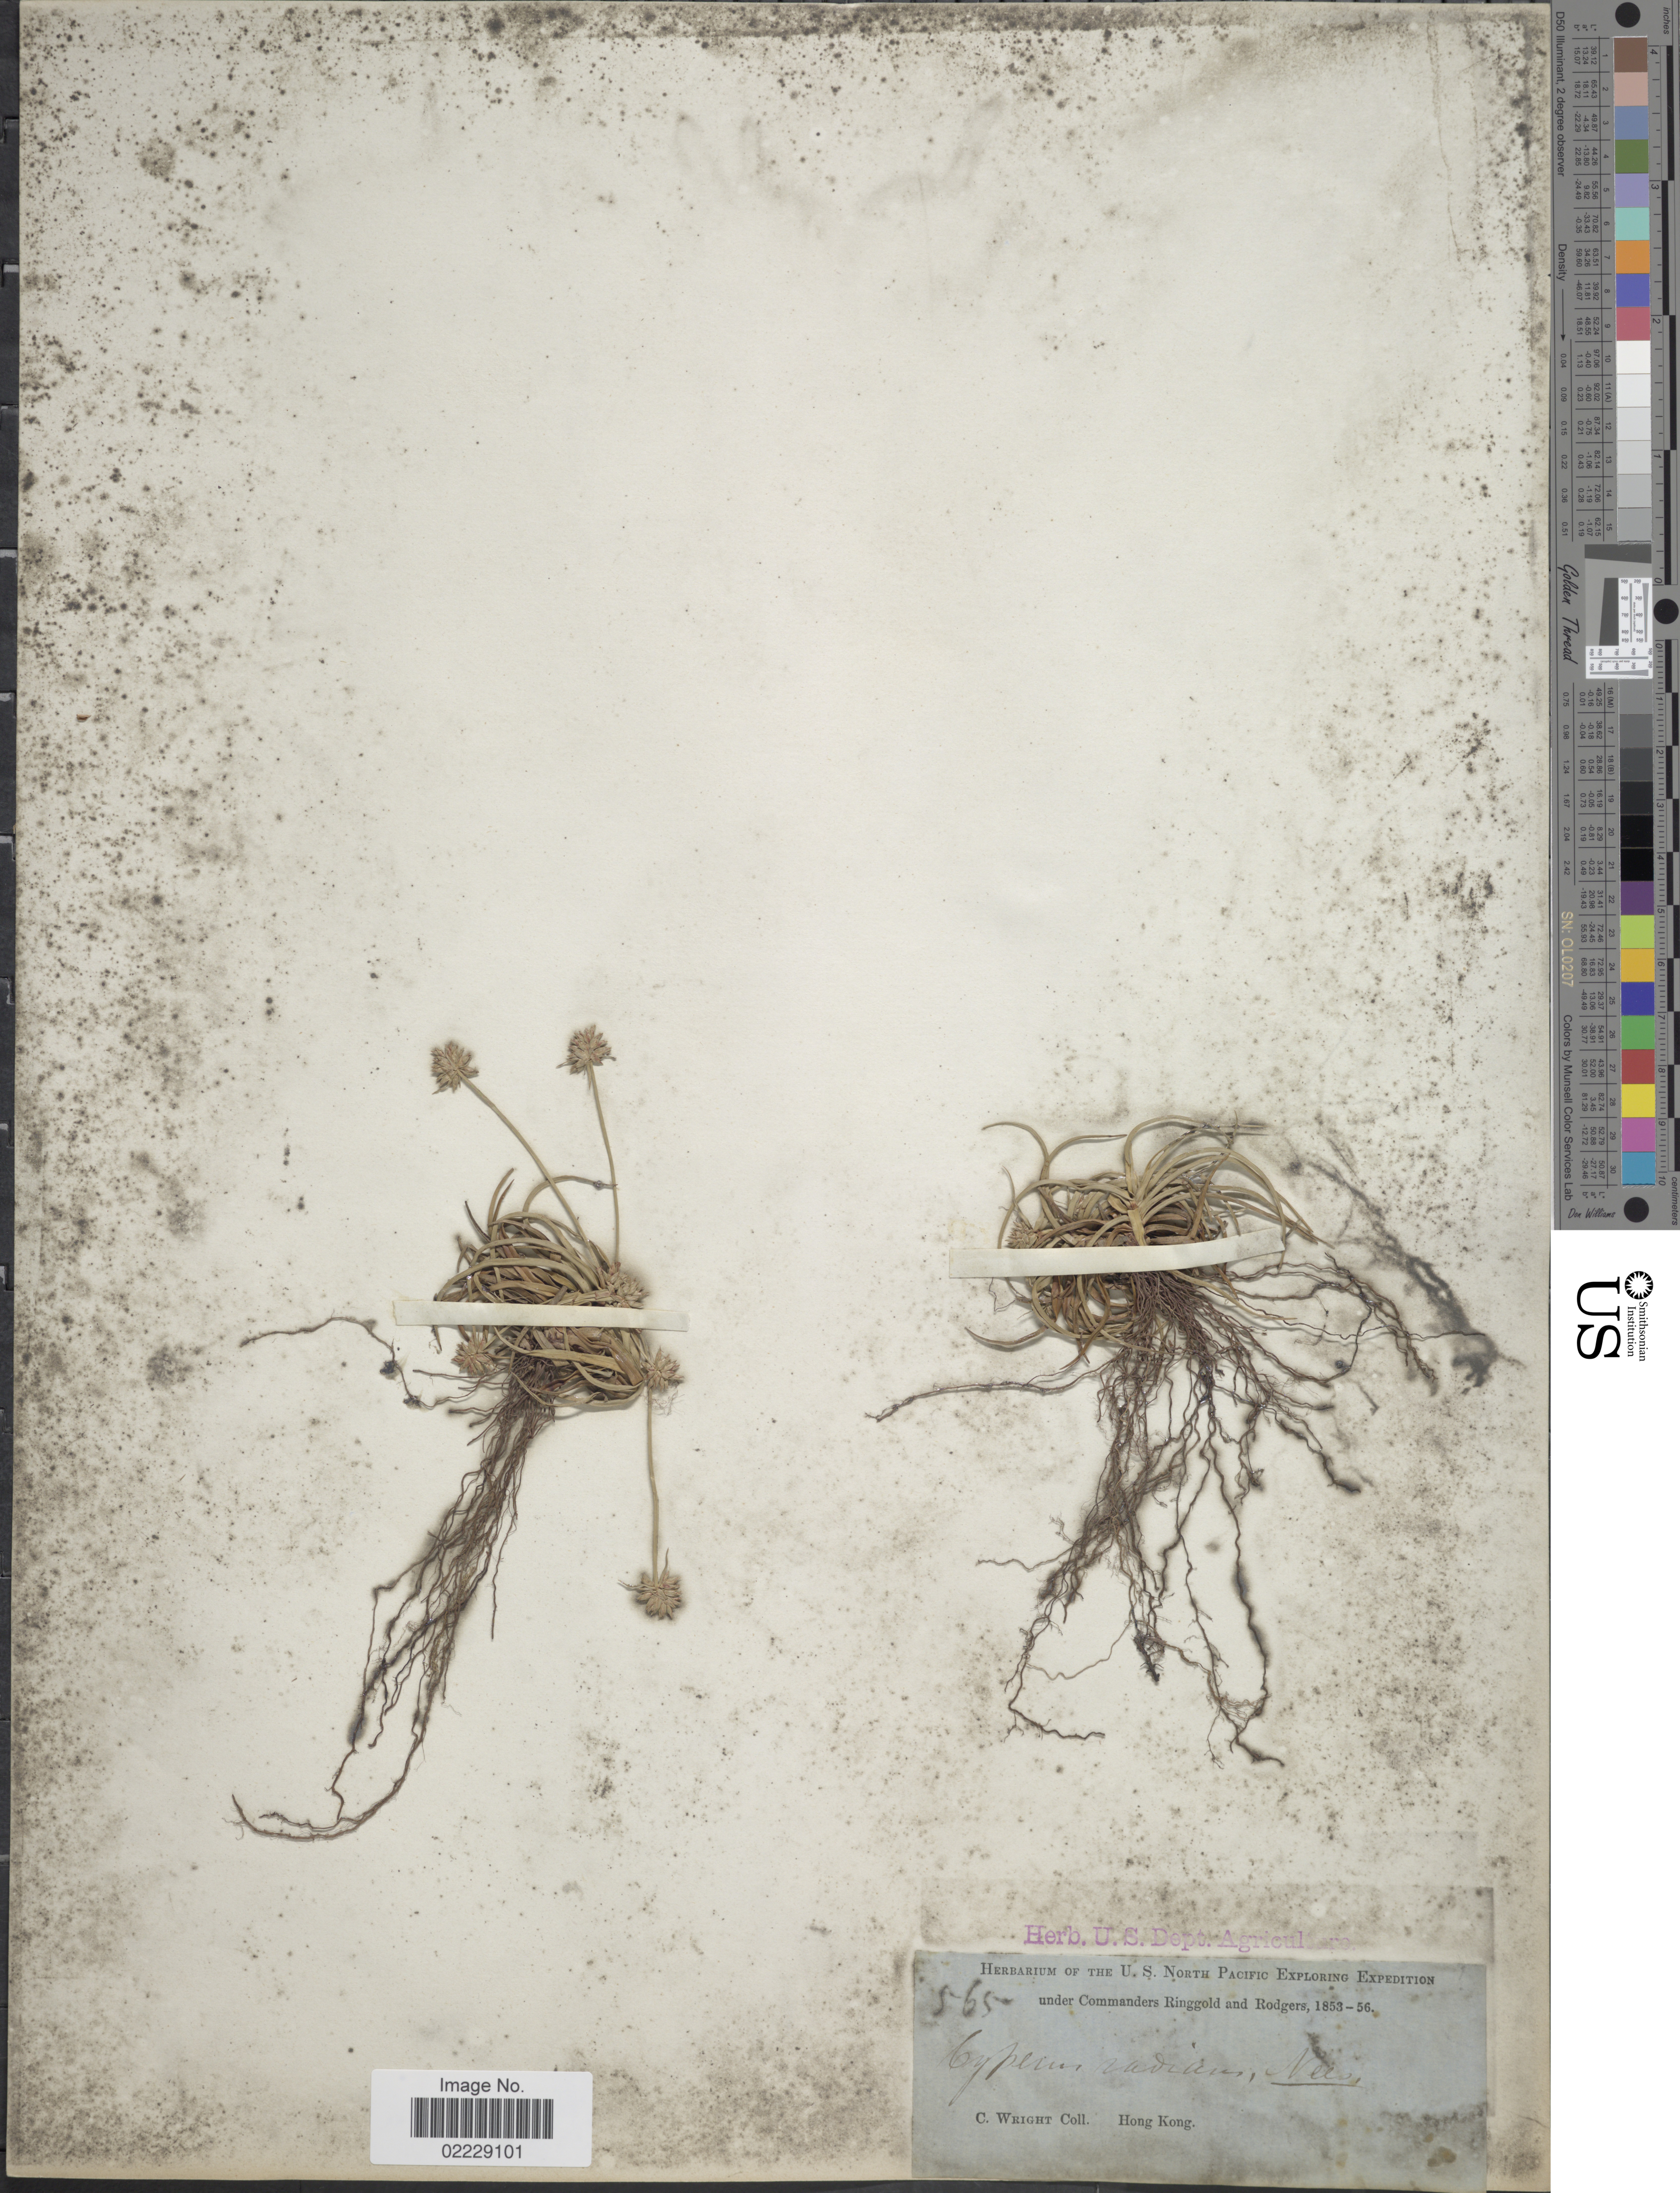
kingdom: Plantae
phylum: Tracheophyta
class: Liliopsida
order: Poales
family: Cyperaceae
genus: Cyperus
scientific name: Cyperus radians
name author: Nees & Meyen ex Kunth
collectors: C. Wright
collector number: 565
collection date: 1853/1856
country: China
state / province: Hong Kong